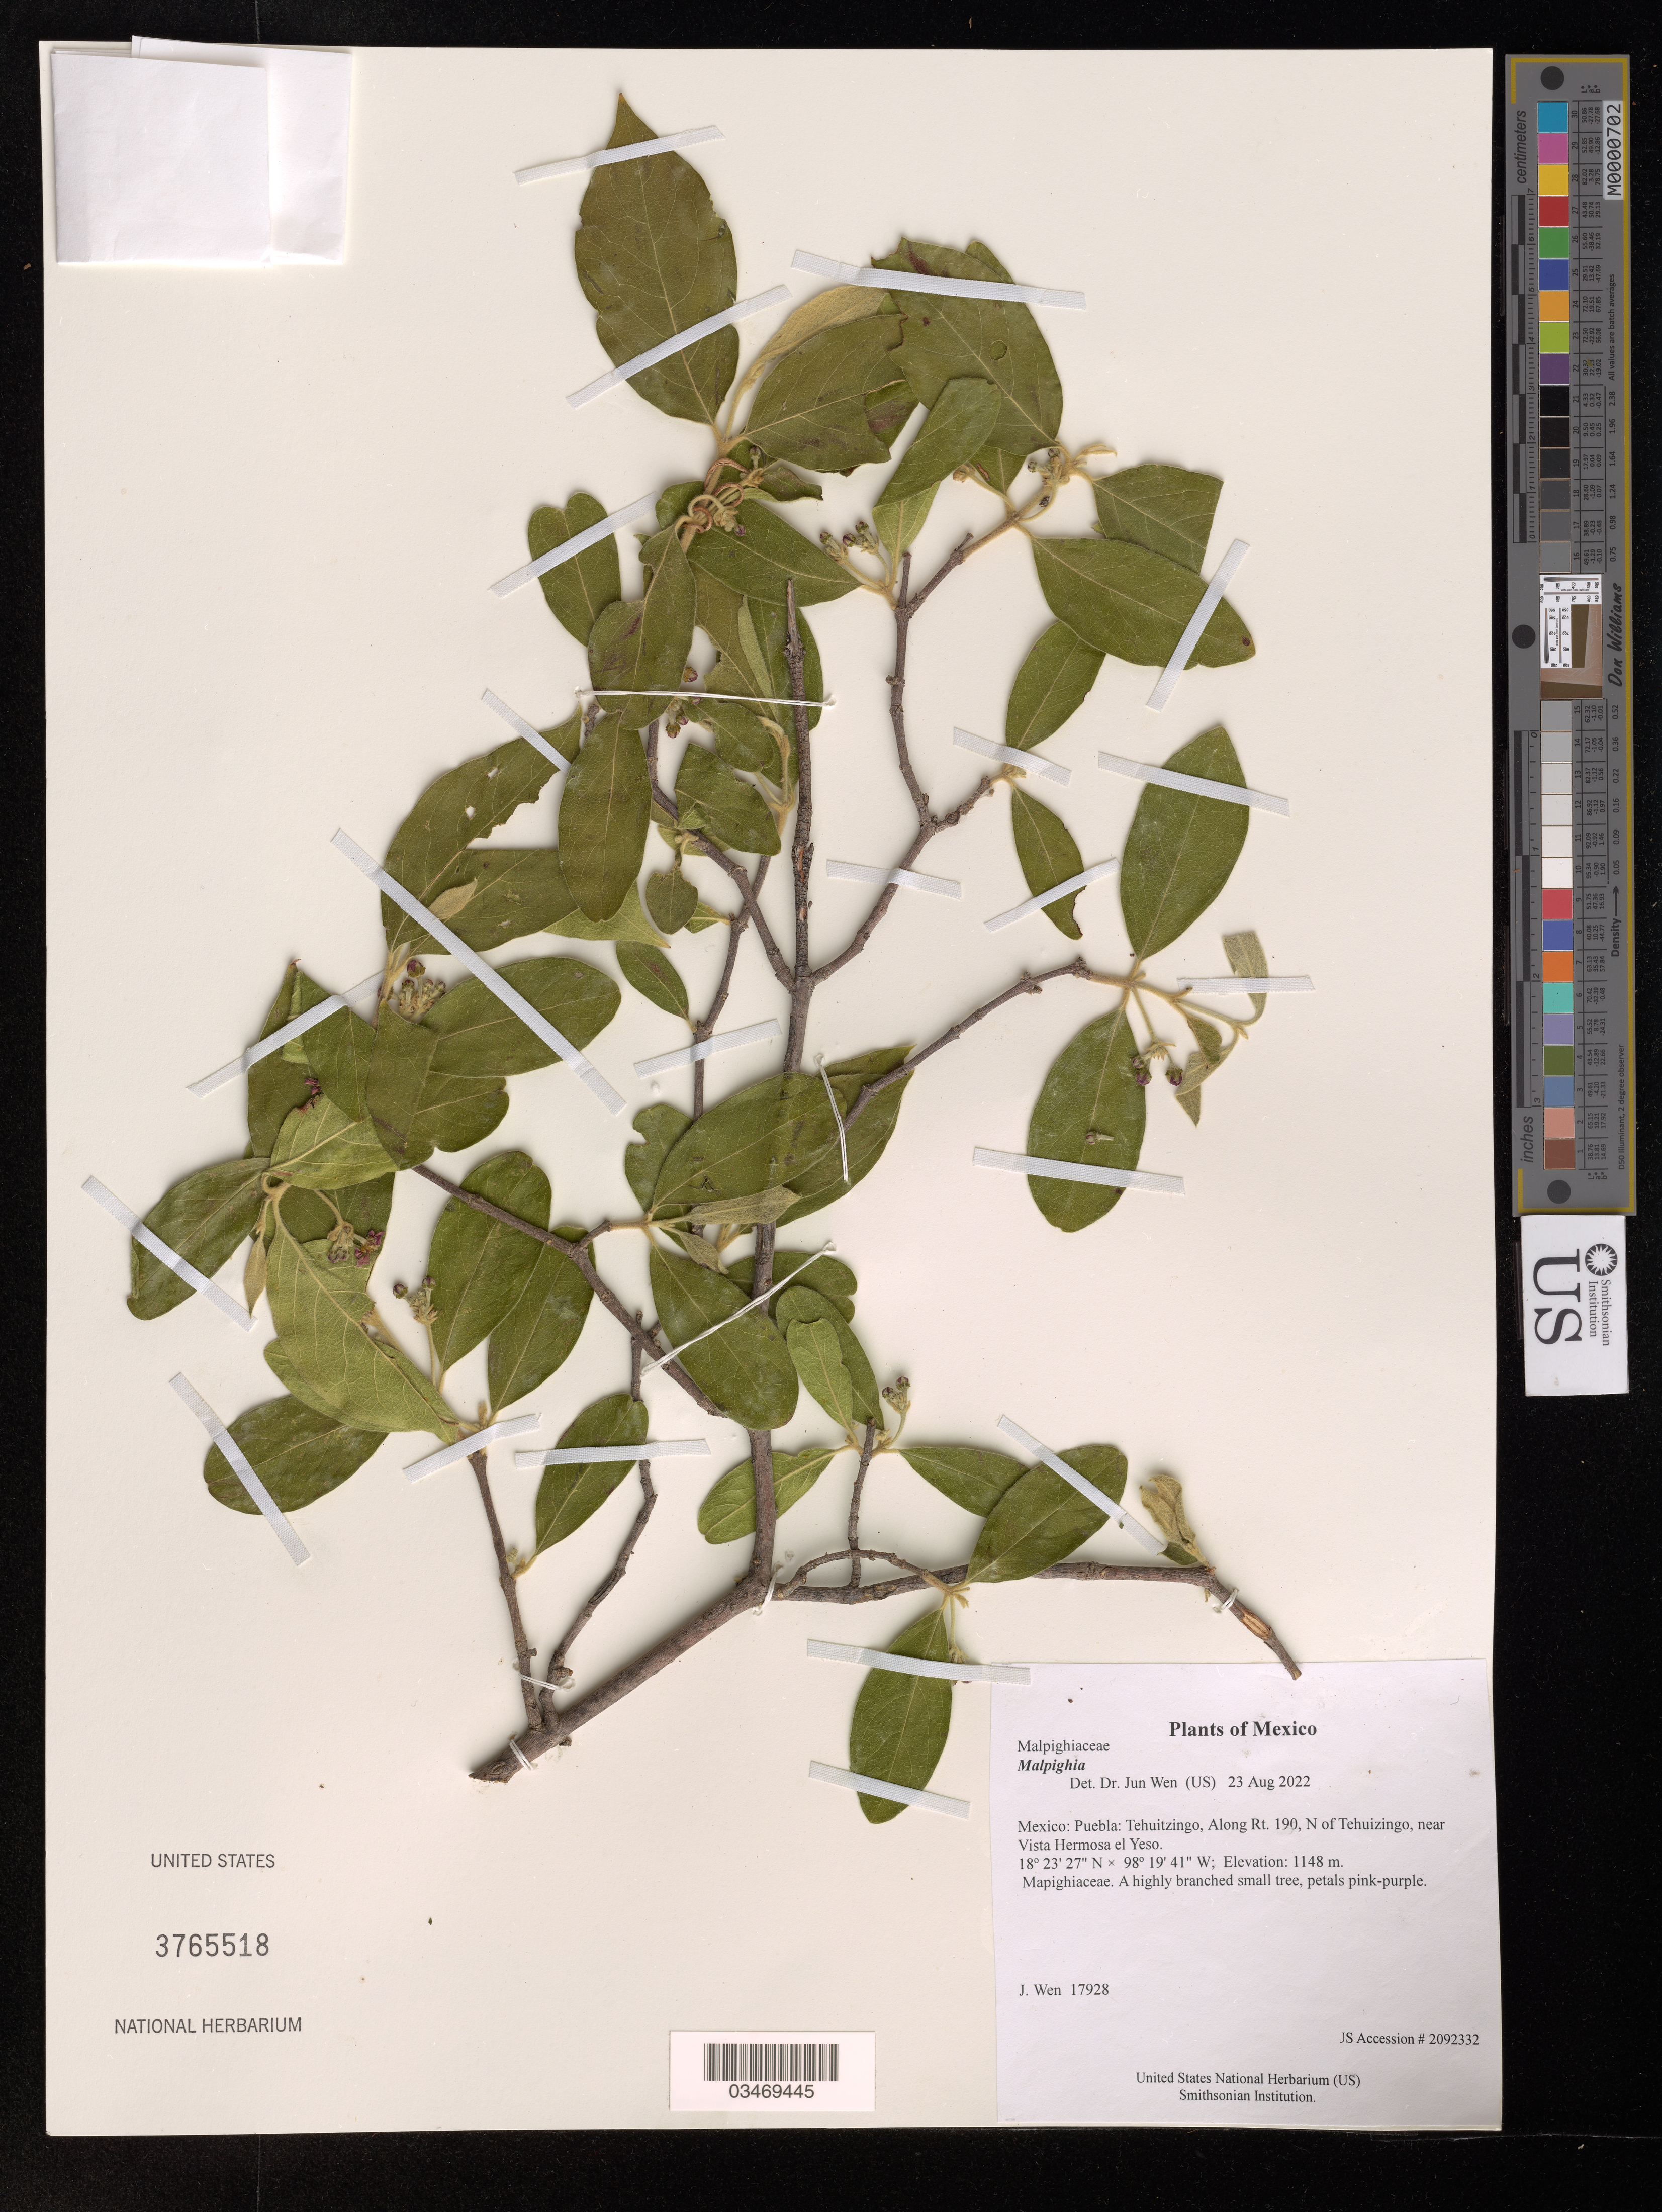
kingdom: Plantae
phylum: Tracheophyta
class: Magnoliopsida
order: Malpighiales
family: Malpighiaceae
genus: Malpighia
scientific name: Malpighia sp.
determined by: Wen, Jun, (BOT), Smithsonian Institution - National Museum of Natural History (UNITED STATES)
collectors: J. Wen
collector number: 17928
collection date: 2022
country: Mexico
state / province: Puebla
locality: Tehuitzingo, Along Rt. 190, N of Tehuizingo, near Vista Hermosa el Yeso.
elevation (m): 1148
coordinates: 18 23 27 N, 98 19 41 W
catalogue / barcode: US 3765518